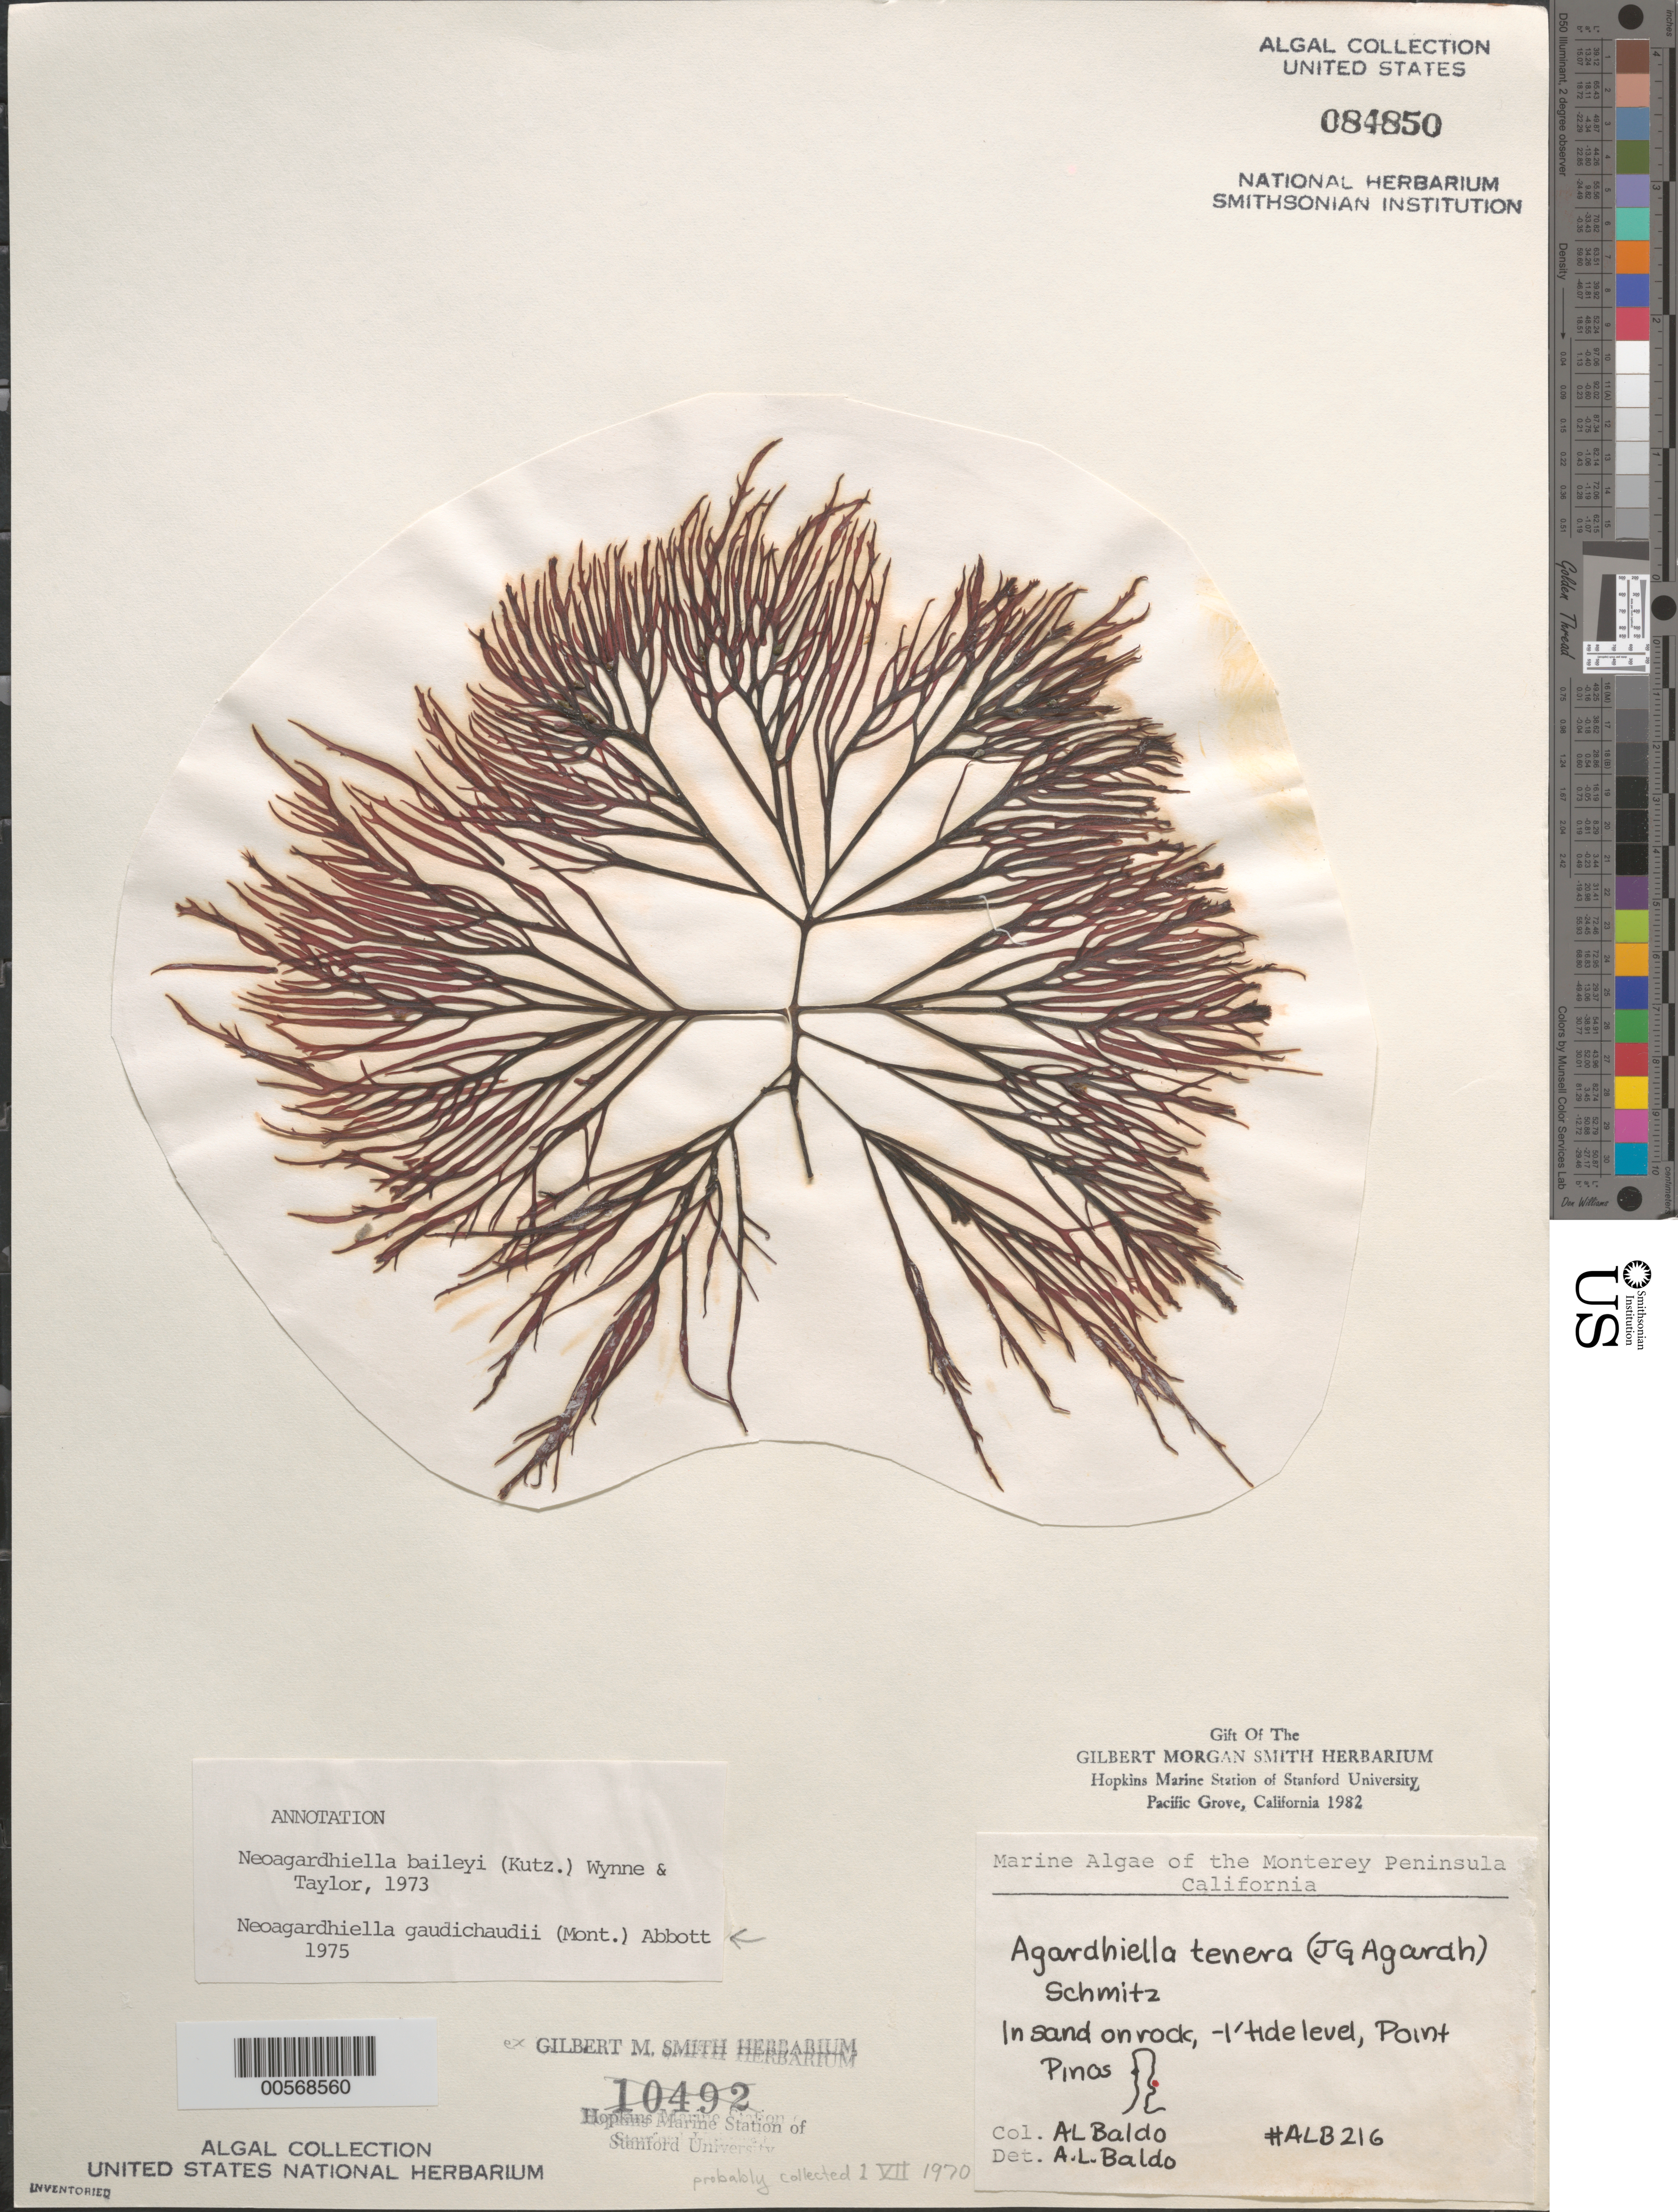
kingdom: Plantae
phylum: Rhodophyta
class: Florideophyceae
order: Gigartinales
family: Solieriaceae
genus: Sarcodiotheca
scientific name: Sarcodiotheca gaudichaudii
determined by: Algae name updating Project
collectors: A. Baldo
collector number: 216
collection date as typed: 01 Jul 1970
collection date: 1970-07-01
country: United States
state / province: California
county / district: Monterey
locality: Point Pinos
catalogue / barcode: US 84850